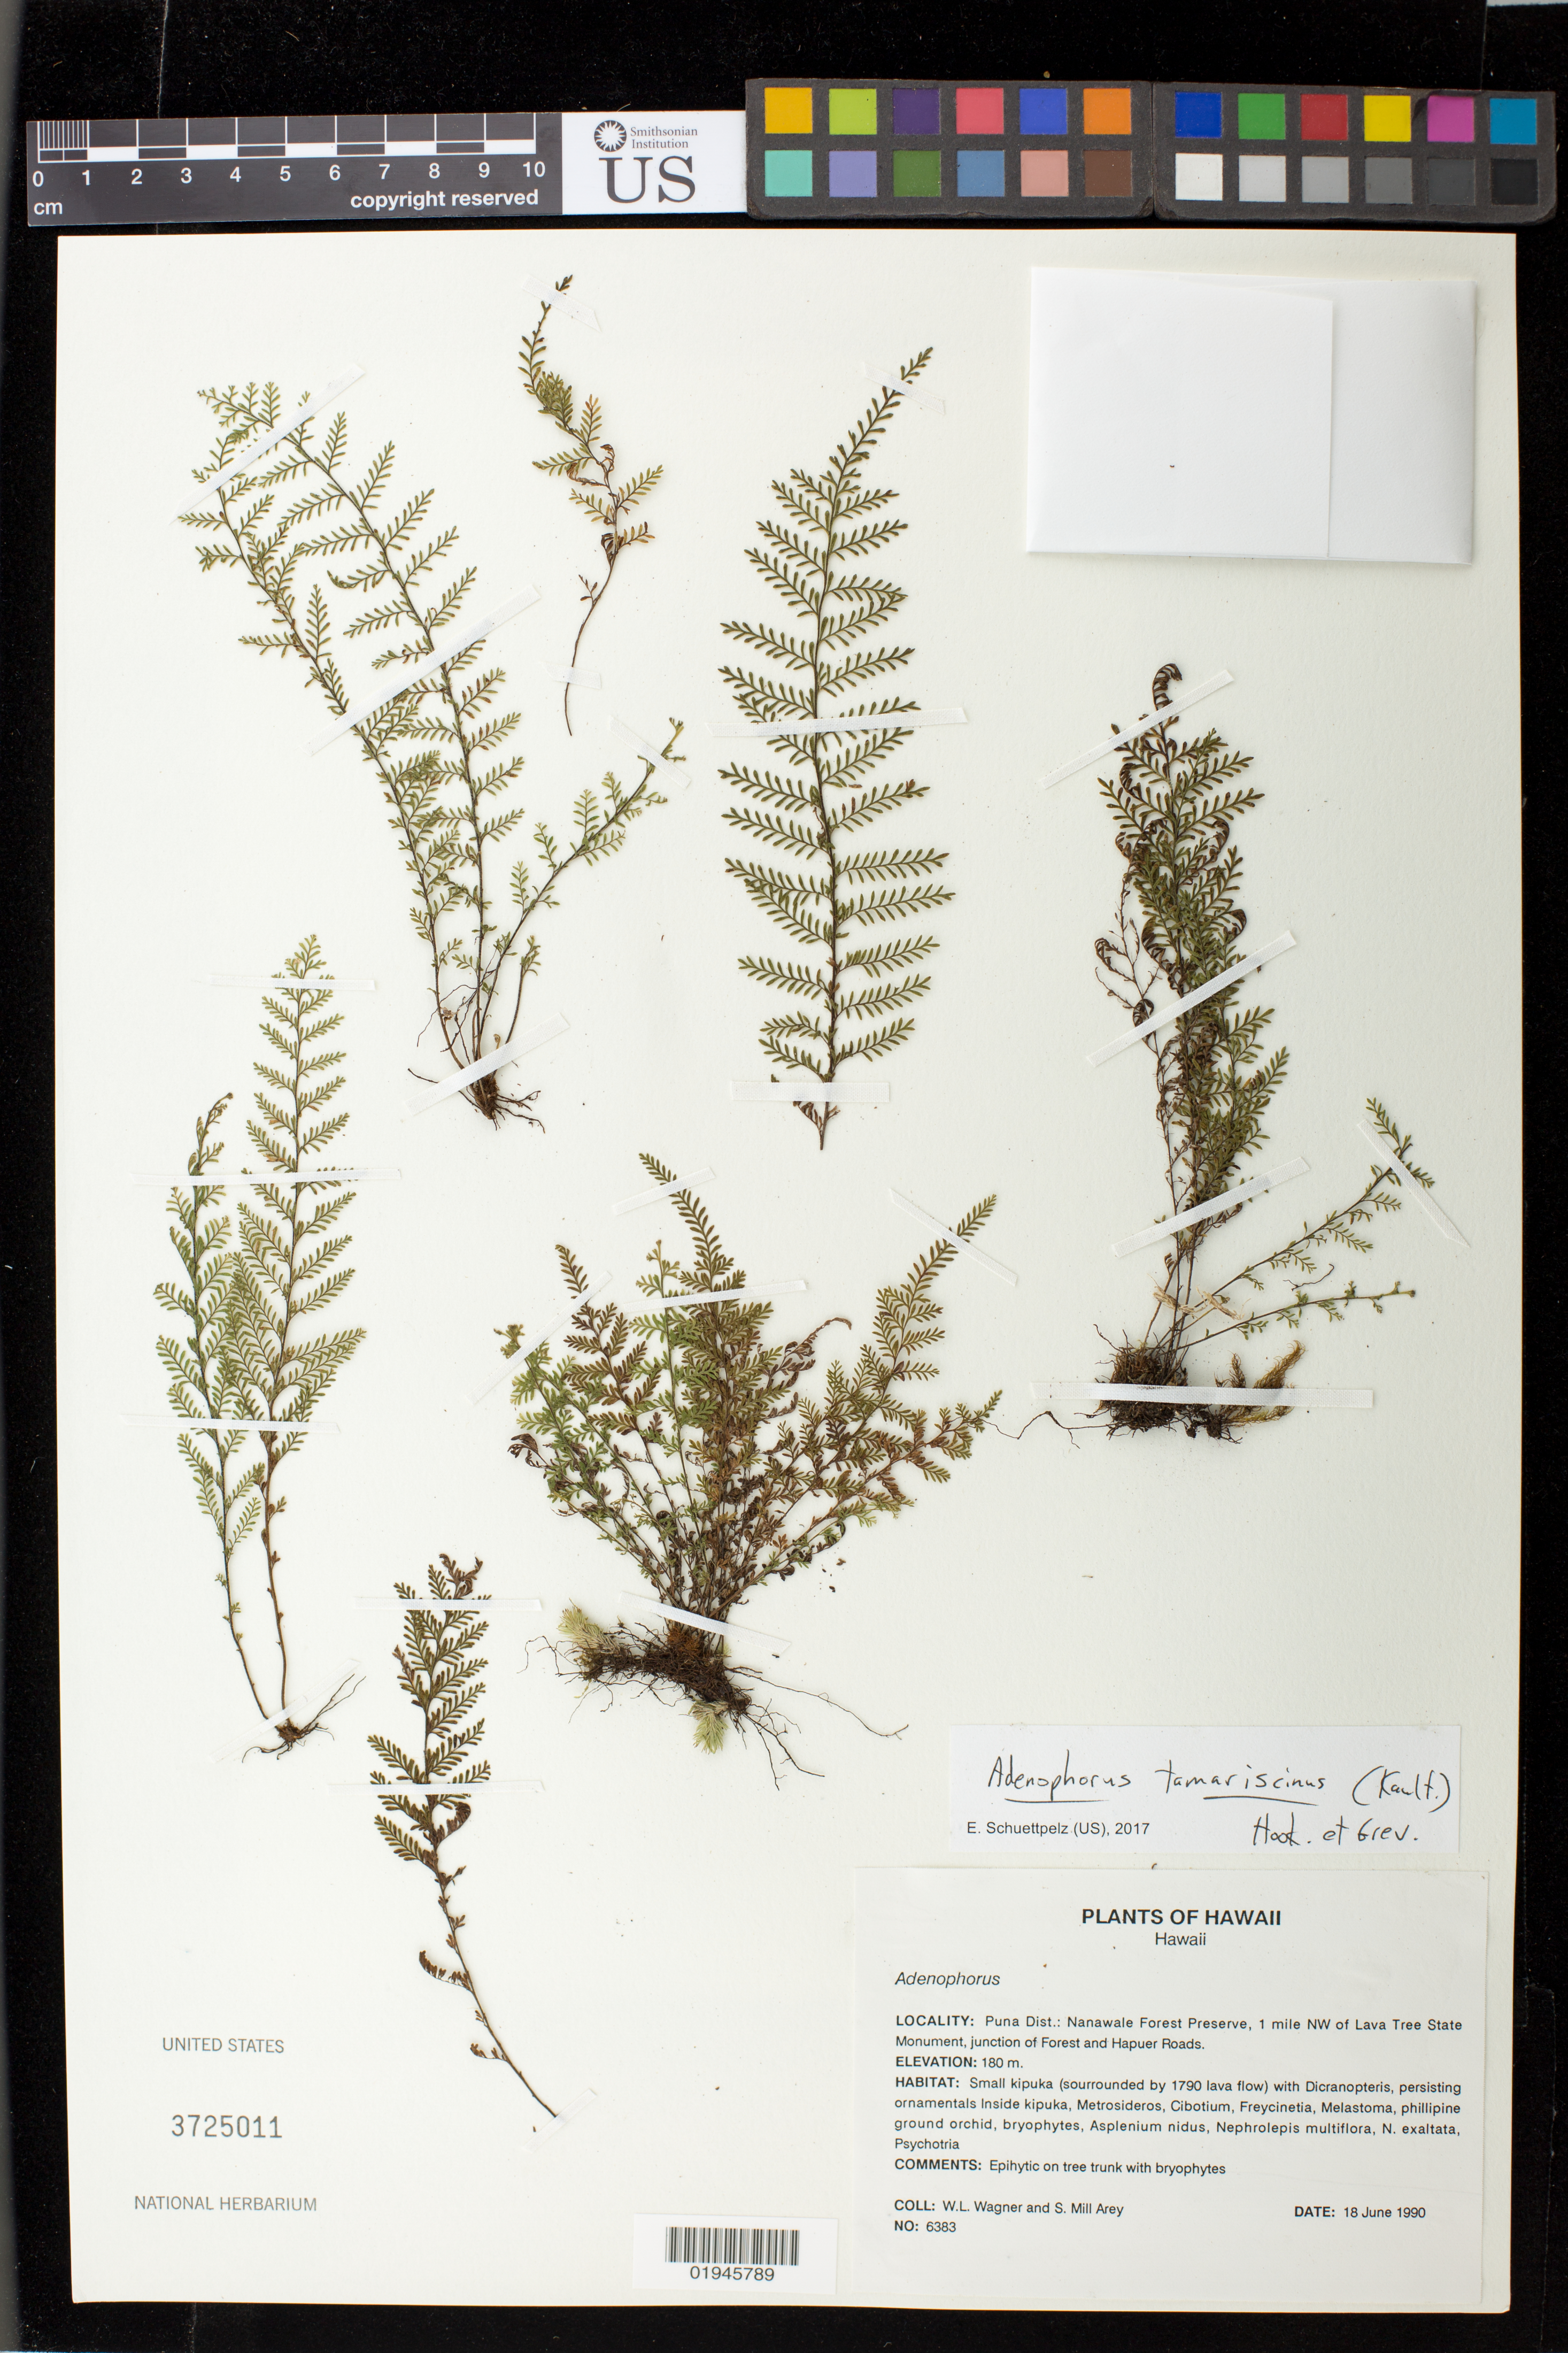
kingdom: Plantae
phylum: Tracheophyta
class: Polypodiopsida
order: Polypodiales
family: Polypodiaceae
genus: Adenophorus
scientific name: Adenophorus tamariscinus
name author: Hook. & Grev.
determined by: Schuettpelz, E., (US), Smithsonian Institution - National Museum of Natural History (UNITED STATES)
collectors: W. L. Wagner & S. Mill Arey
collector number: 6383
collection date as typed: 18 Jun 1990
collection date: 1990-06-18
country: United States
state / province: Hawaii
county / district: Hawaii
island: Hawaii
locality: Puna District: Nanawale Forest Preserve, 1 mile NW of Lava Tree State Monument, junction of Forest and Hapuu Roads, small kipuka surrounded by 1790 lava flow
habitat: Remnant forest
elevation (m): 180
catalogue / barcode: US 3725011